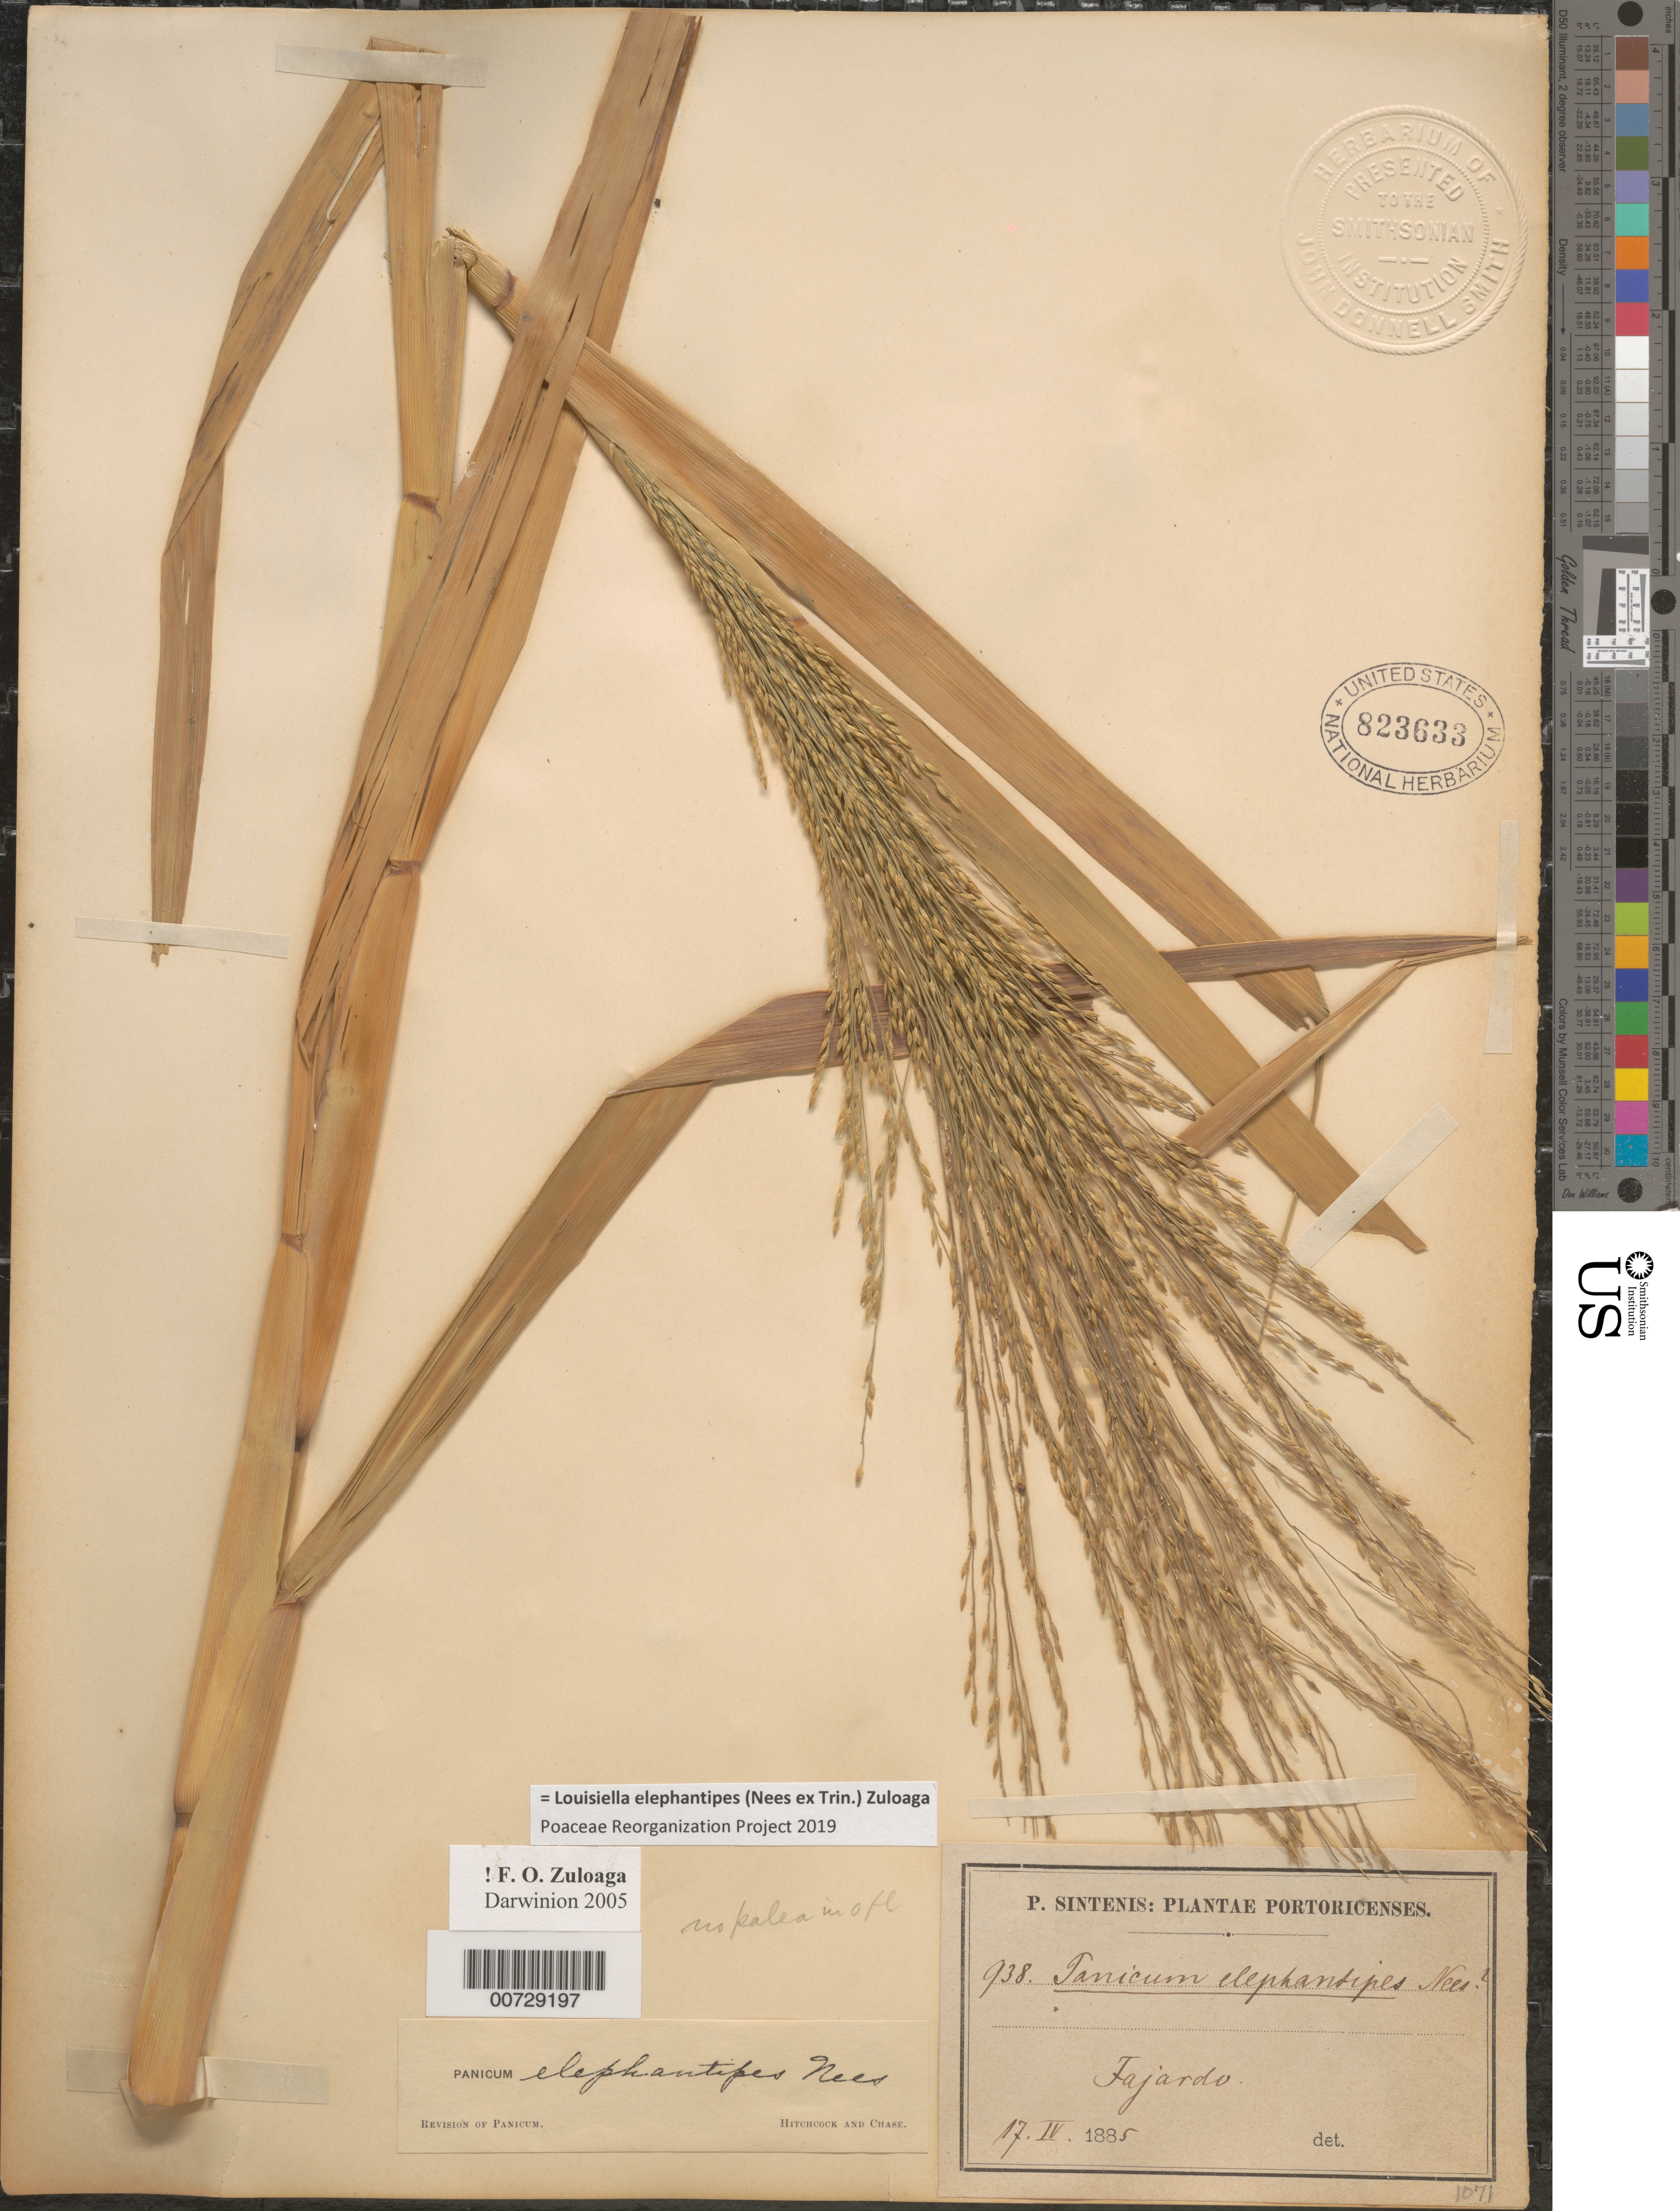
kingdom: Plantae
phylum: Tracheophyta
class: Liliopsida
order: Poales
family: Poaceae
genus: Panicum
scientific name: Panicum elephantipes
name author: Nees ex Trin.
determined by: Hitchcock, Albert S.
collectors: P. Sintenis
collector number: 938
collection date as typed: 17 Apr 1885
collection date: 1885-04-17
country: Puerto Rico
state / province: Fajardo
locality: Fajardo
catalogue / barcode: US 823633